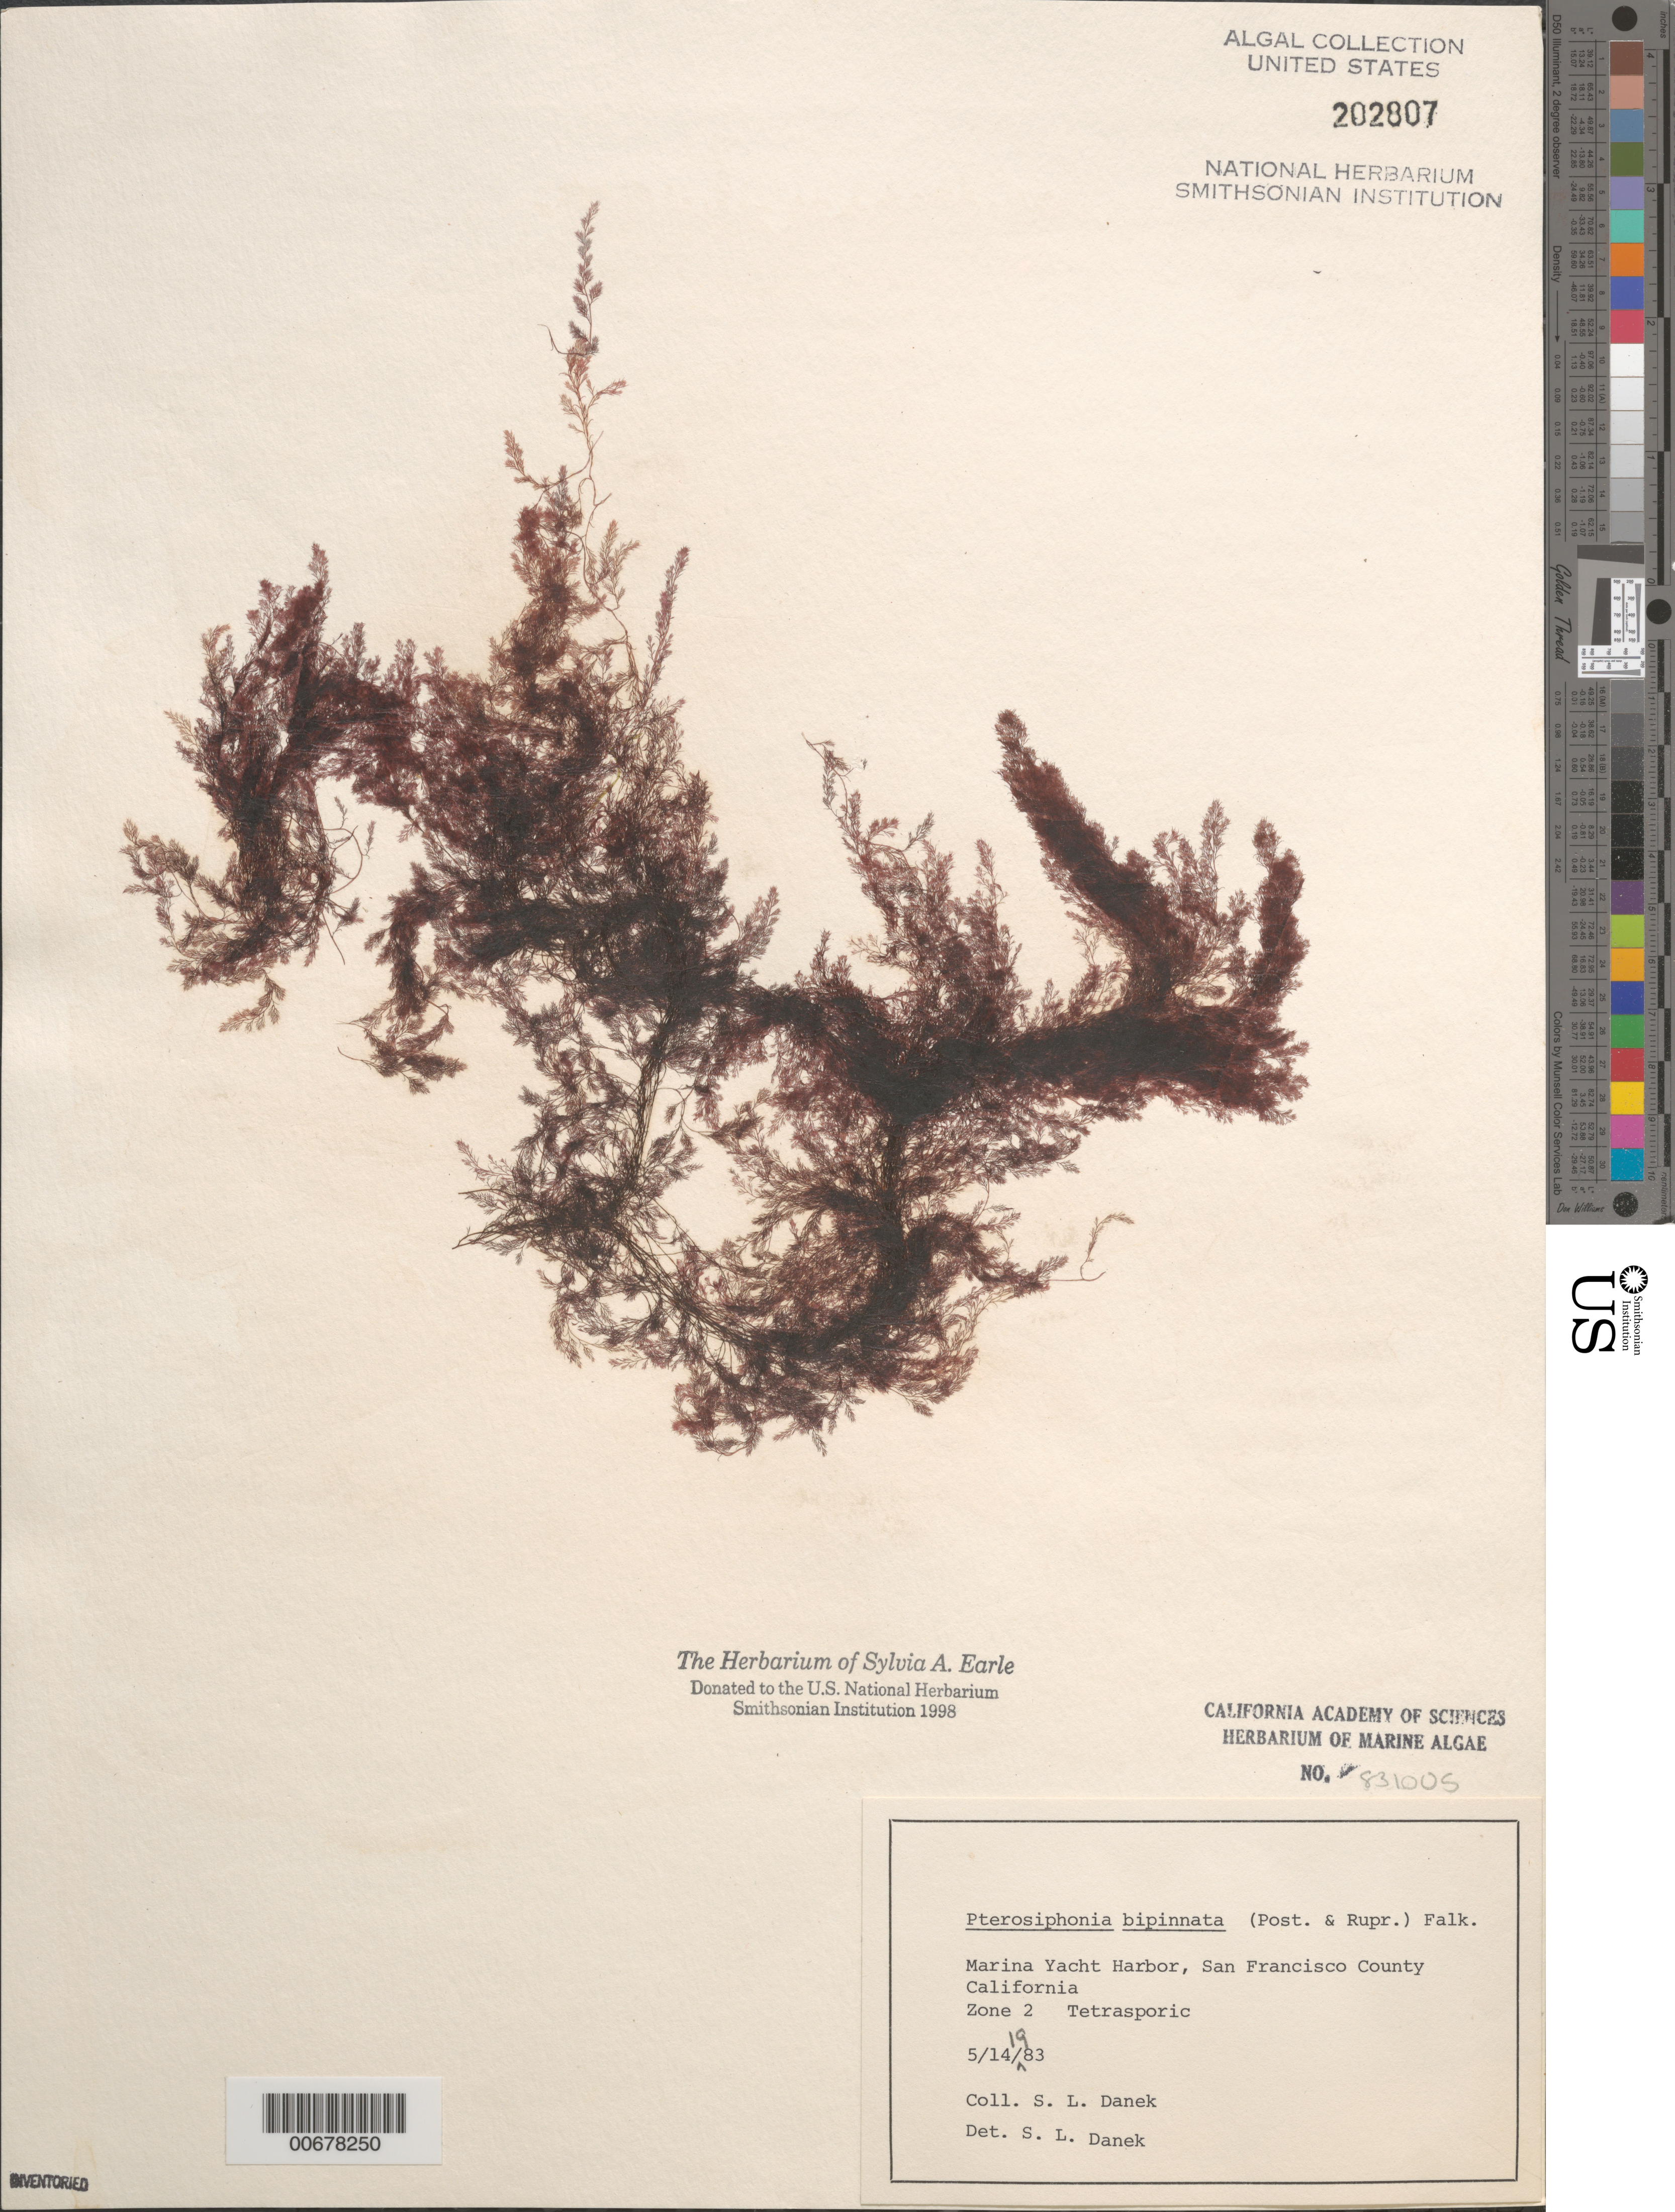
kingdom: Plantae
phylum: Rhodophyta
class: Florideophyceae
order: Ceramiales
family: Rhodomelaceae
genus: Savoiea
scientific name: Savoiea bipinnata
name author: (Postels & Rupr.) M.J. Wynne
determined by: Algae name updating Project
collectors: S. Danek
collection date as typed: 14 May 1983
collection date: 1983-05-14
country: United States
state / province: California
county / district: San Francisco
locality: San Francisco, Marina Yacht Harbor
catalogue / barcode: US 202807